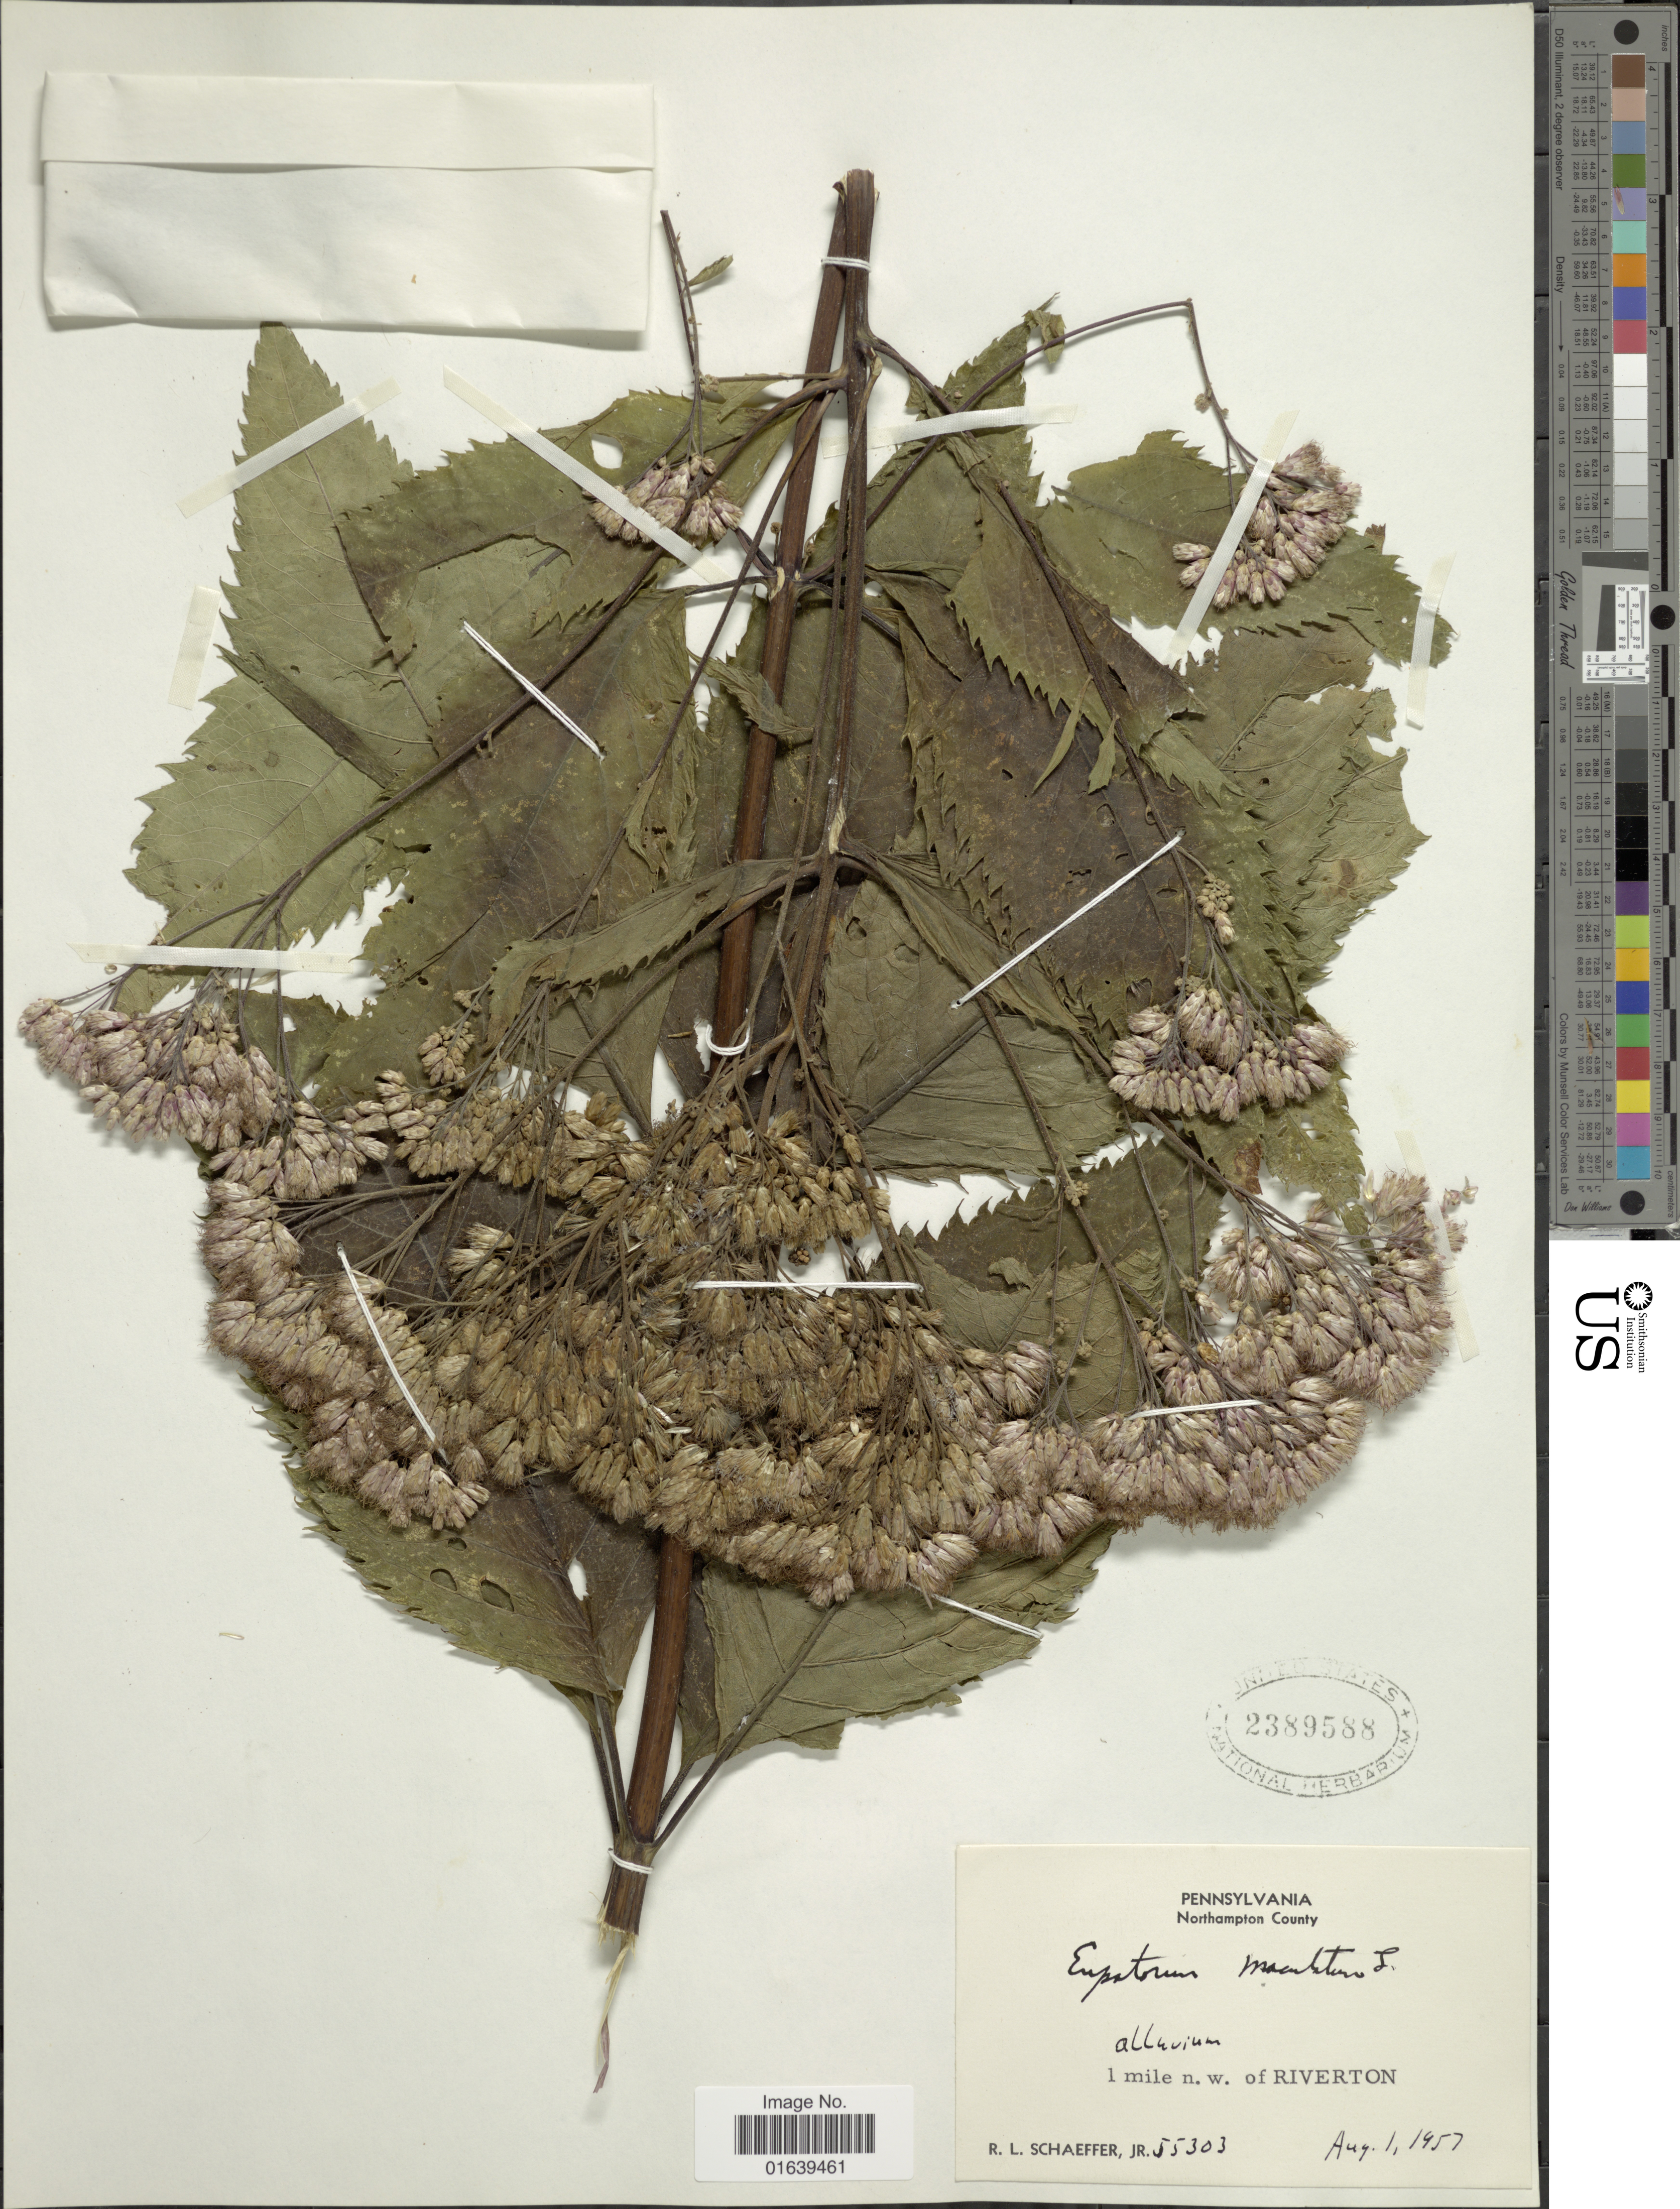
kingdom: Plantae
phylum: Tracheophyta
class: Magnoliopsida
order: Asterales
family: Asteraceae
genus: Eupatorium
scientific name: Eupatorium maculatum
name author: L.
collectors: R. L. Schaeffer Jr.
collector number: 55303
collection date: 1957-08-01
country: United States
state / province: Pennsylvania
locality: Northampton County, 1 mile n.w. of Riverton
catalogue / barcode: US 2389588